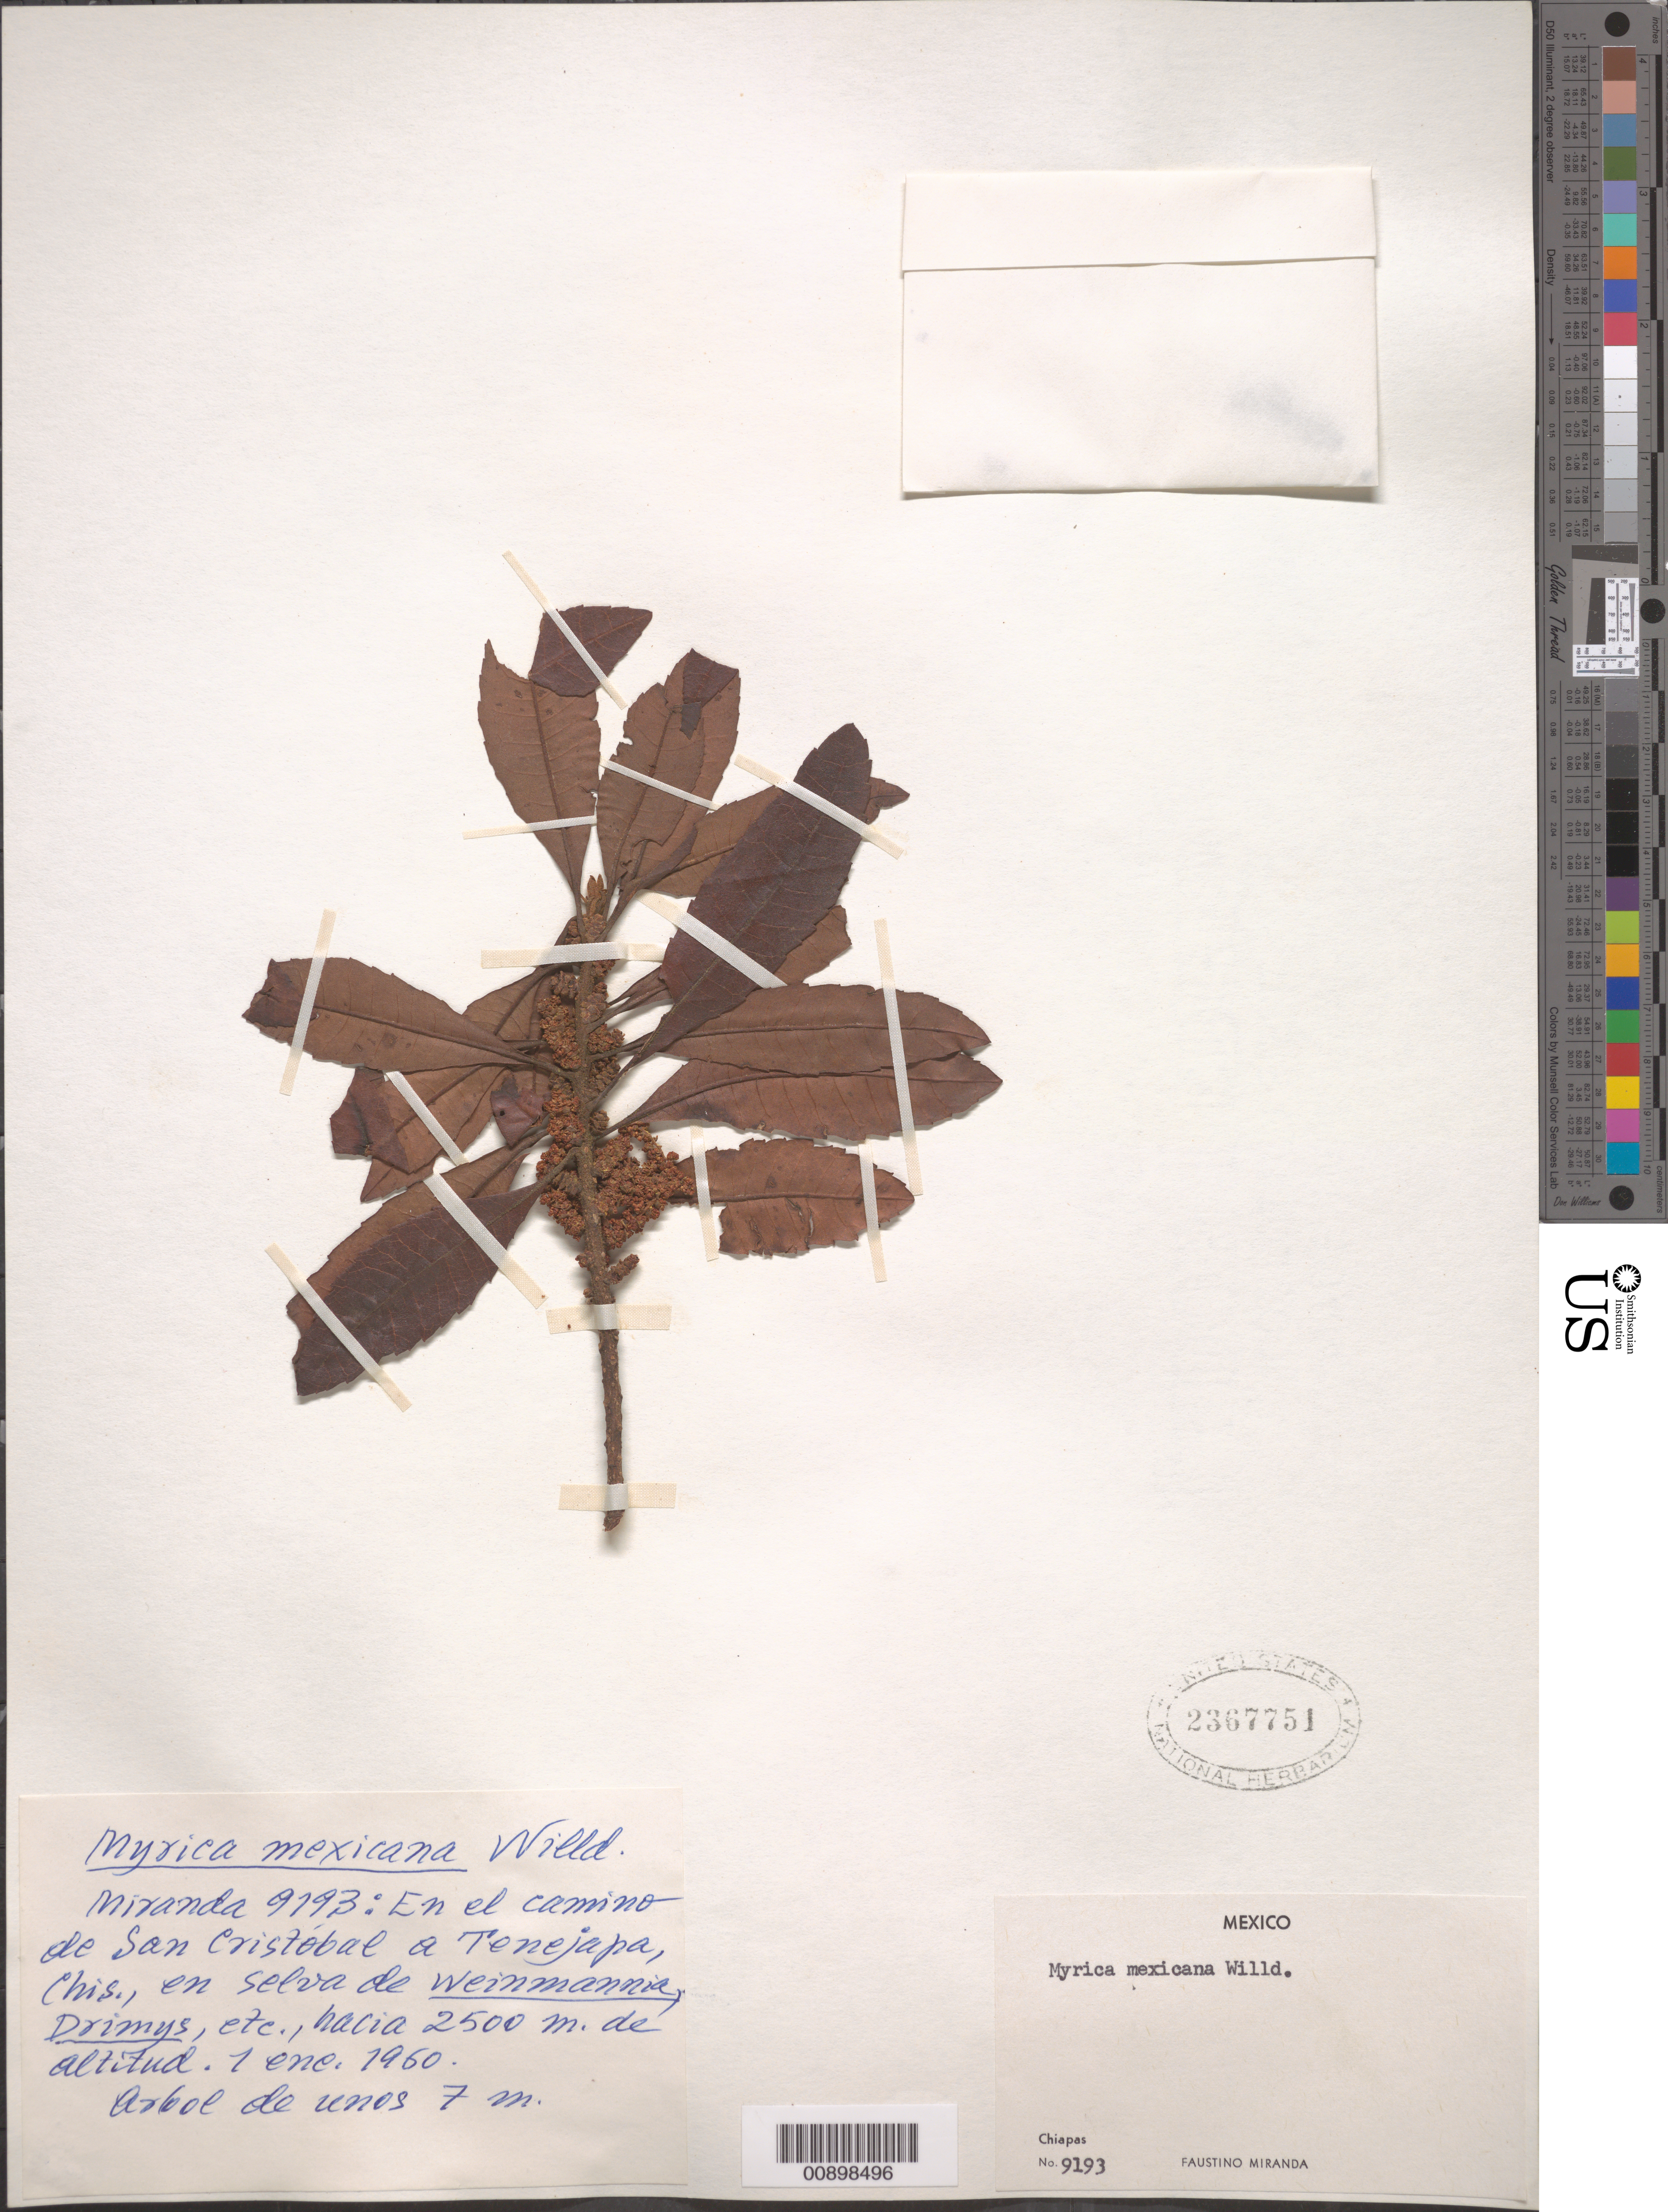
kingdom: Plantae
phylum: Tracheophyta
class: Magnoliopsida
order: Fagales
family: Myricaceae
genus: Myrica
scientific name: Myrica mexicana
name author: Humb. & Bonpl. ex Willd.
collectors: Miranda G., F.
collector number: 9193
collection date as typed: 01 Jan 1960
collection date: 1960-01-01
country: Mexico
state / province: Chiapas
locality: En el camino de San Cristóbal a Tenejapa, Chiapas.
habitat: En selva de Weinmannia, Drimys, etc.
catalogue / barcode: US 2367751